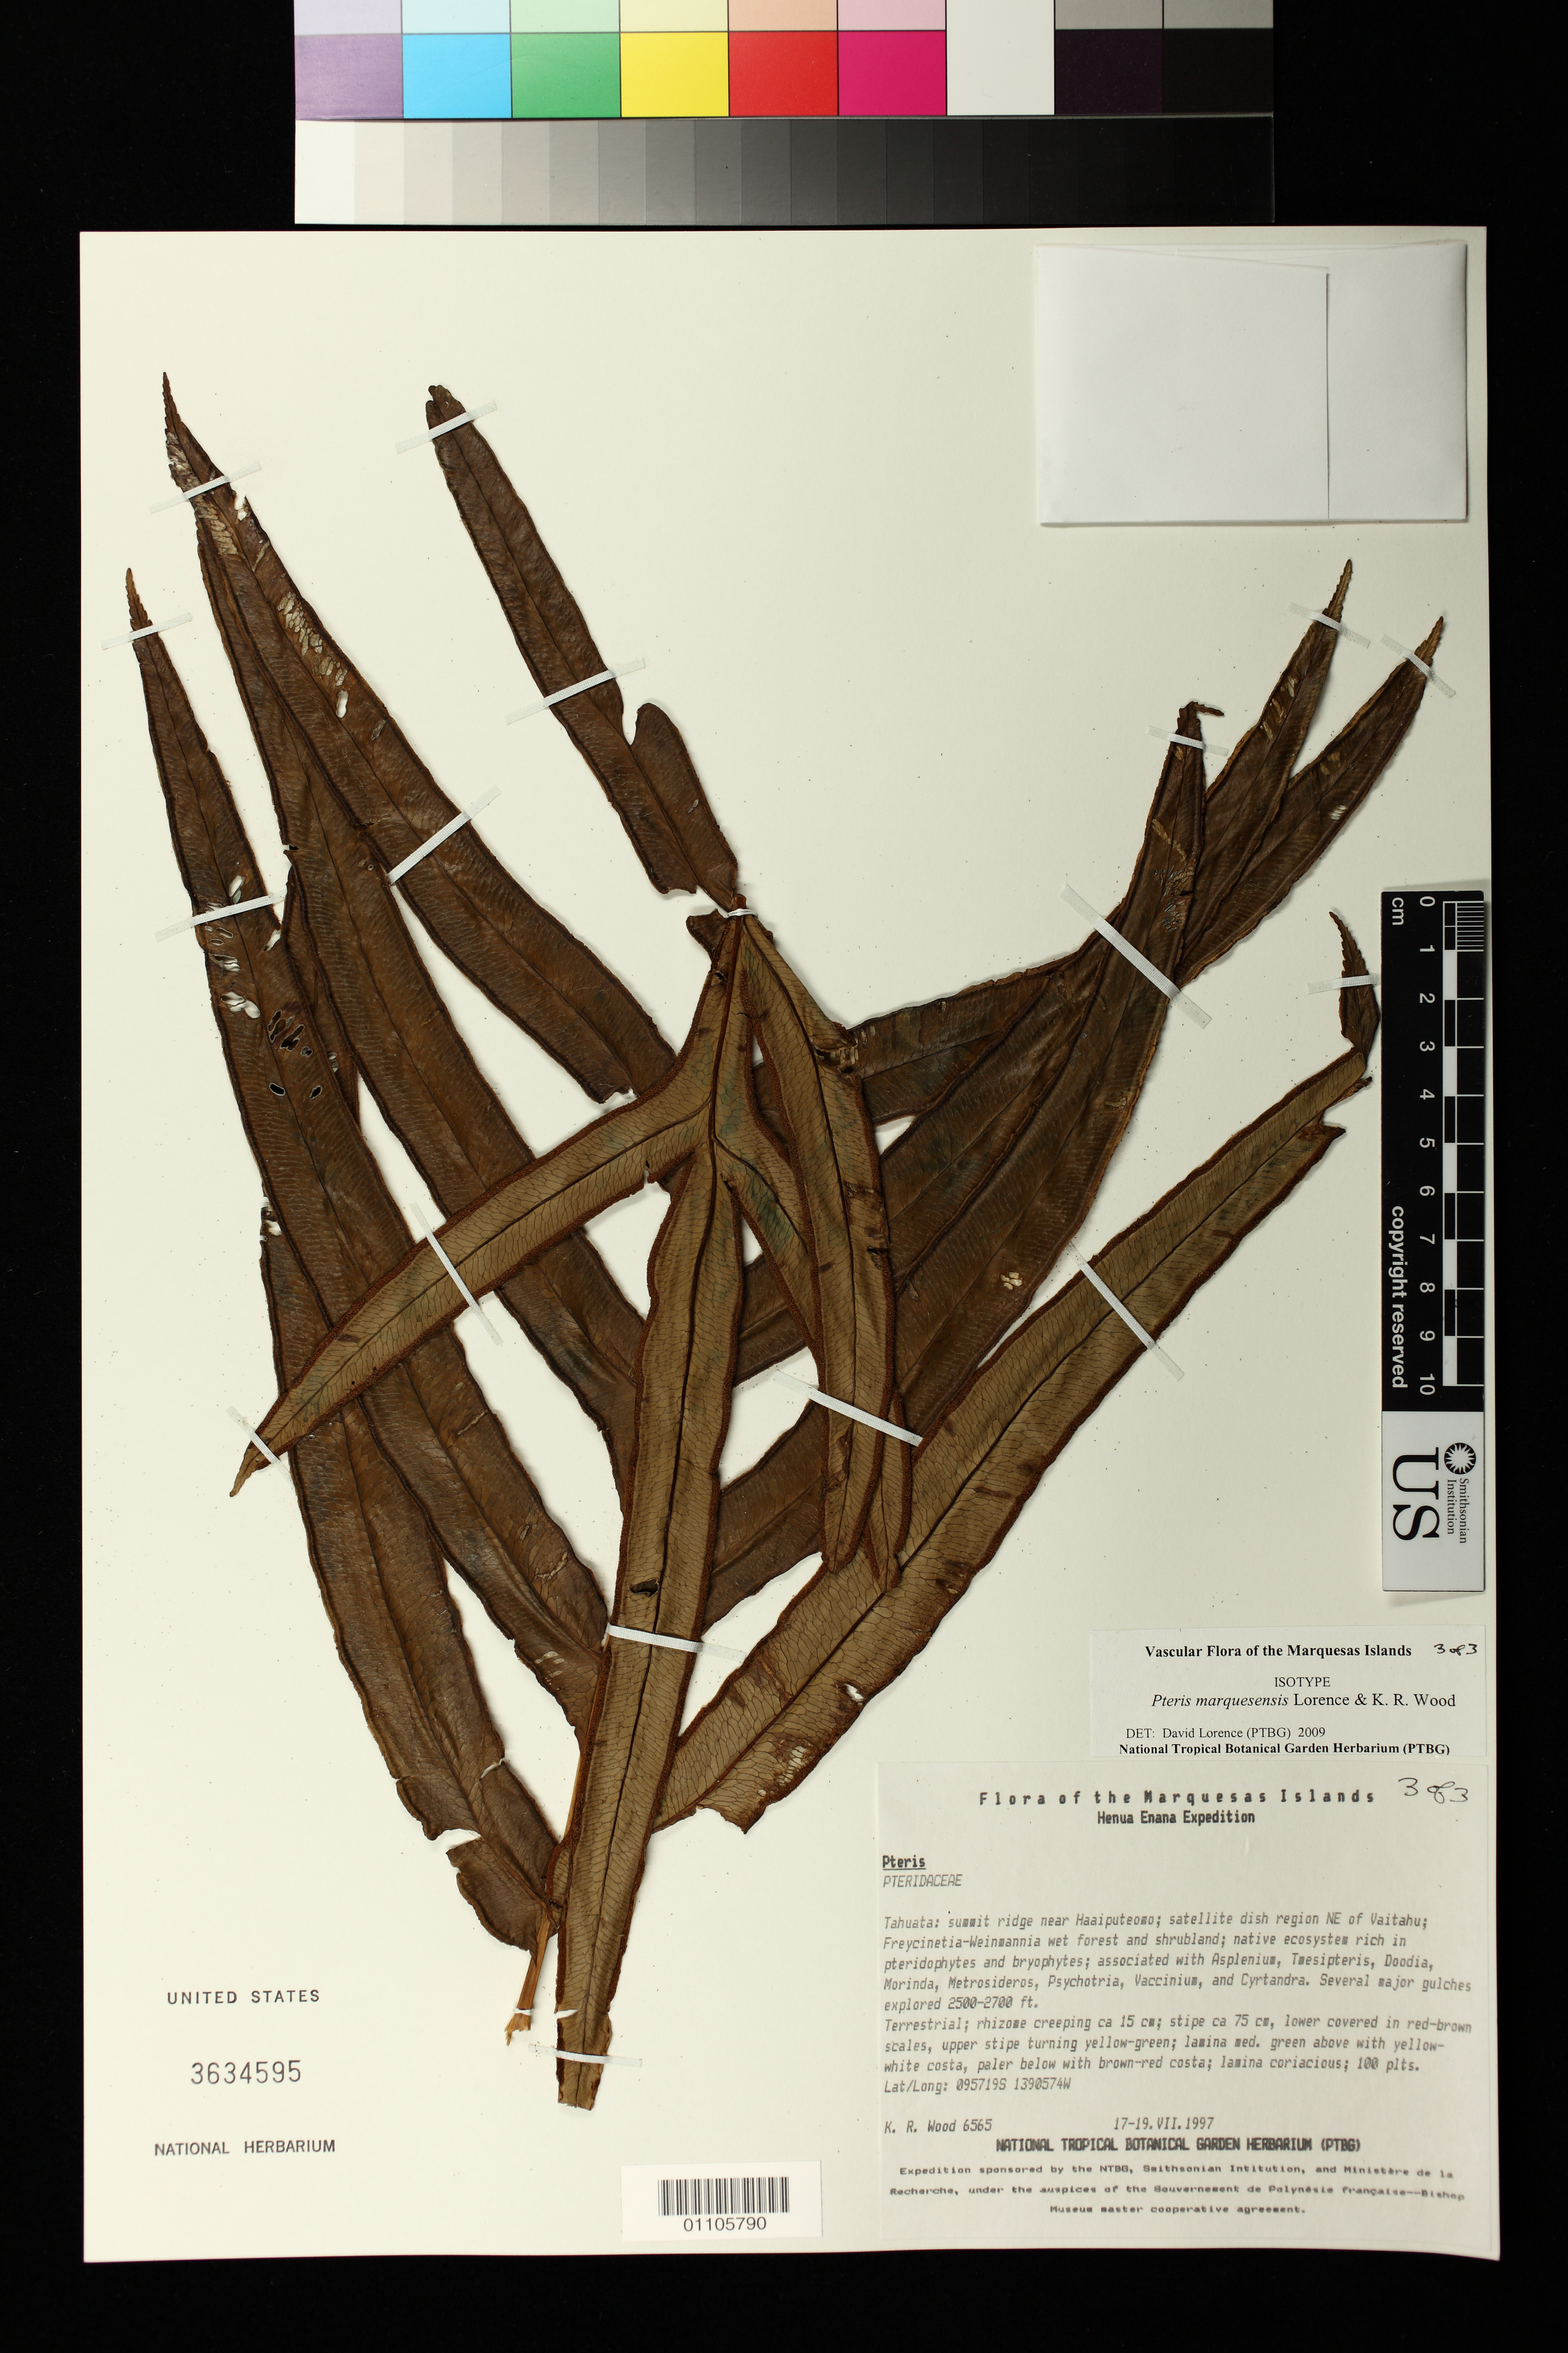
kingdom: Plantae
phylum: Tracheophyta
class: Polypodiopsida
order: Polypodiales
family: Pteridaceae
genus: Pteris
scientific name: Pteris marquesensis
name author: Lorence & K.R. Wood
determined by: Lorence, David H., (PTBG), National Tropical Botanical Garden (UNITED STATES)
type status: Isotype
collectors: K. R. Wood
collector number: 6565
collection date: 1997-07-17/1997-07-19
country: French Polynesia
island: Tahuata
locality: Tahuata: summit ridge near Haaiputeomo, satellite dish region NE of Vaitahu (lat/long recorded as: lat=09:57:19:S long=139:05:74:W)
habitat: In Freycinetia-Weinmannia wet forest and shrubland; native ecosystem rich in pteridophtes and bryophytes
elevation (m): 762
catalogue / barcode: US 3634595